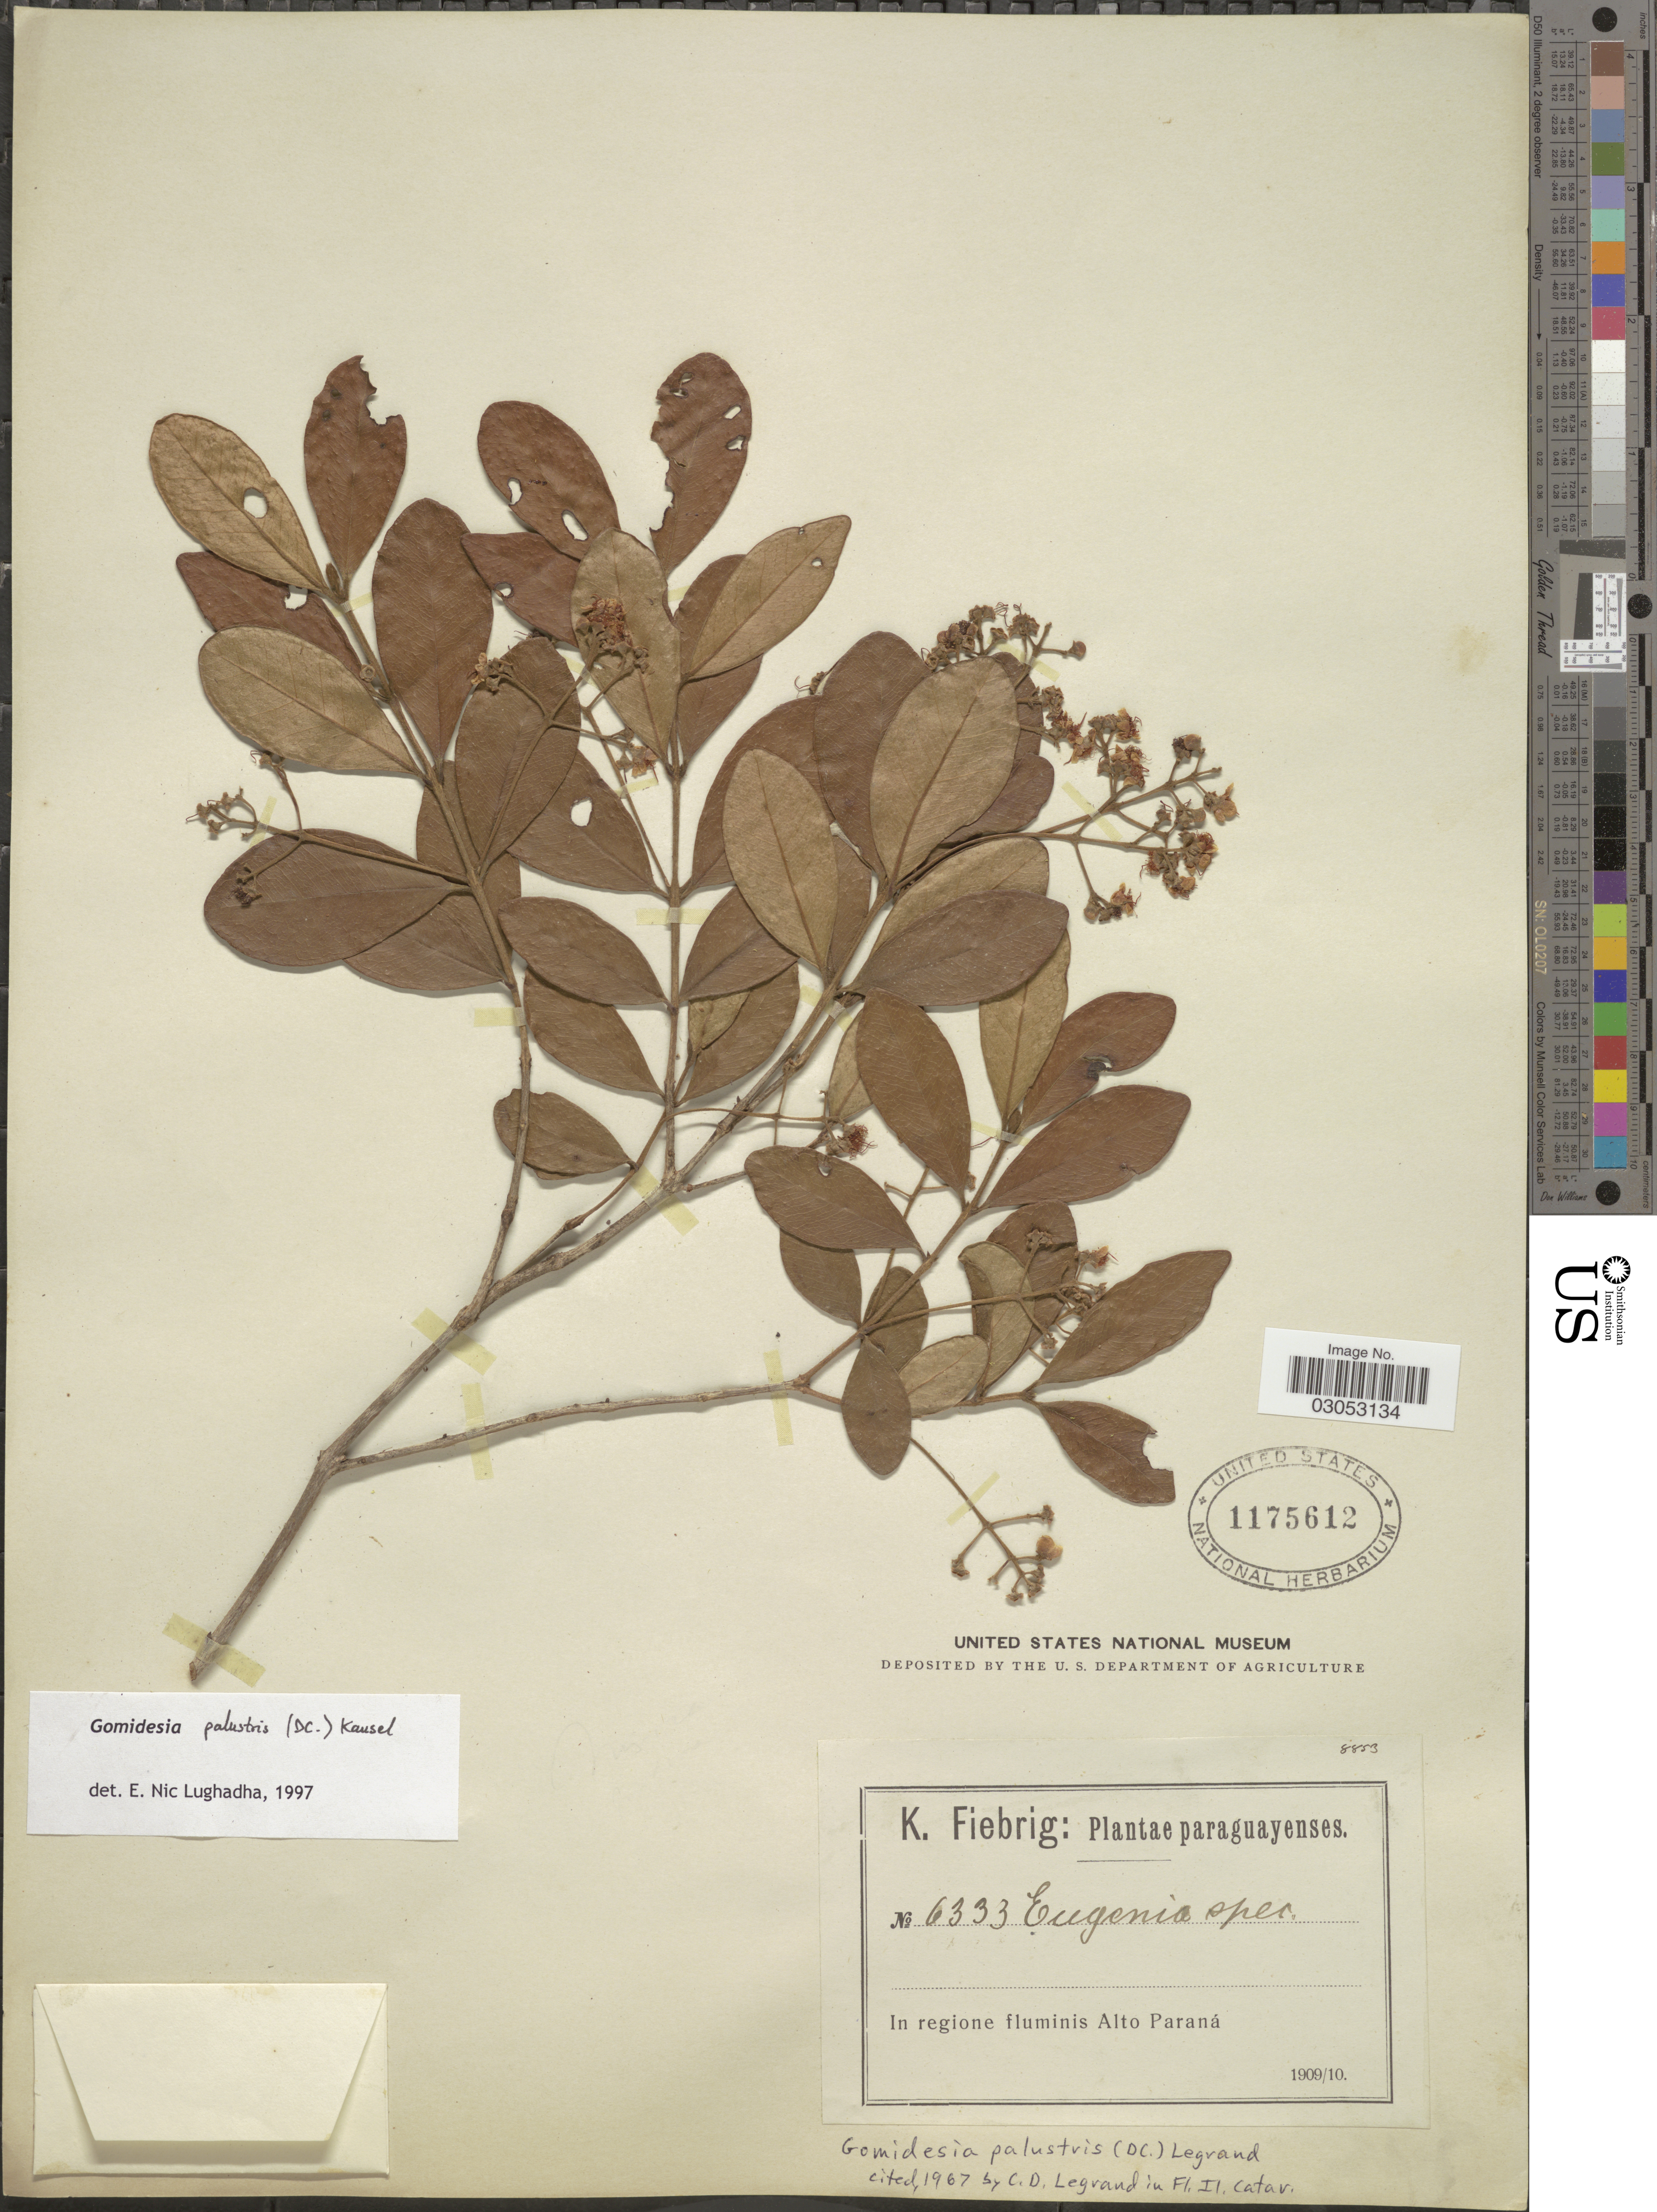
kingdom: Plantae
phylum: Tracheophyta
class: Magnoliopsida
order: Myrtales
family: Myrtaceae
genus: Myrcia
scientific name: Myrcia palustris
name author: DC.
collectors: K. Fiebrig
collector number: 6333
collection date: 1909/1910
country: Paraguay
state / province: Alto Parana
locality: In regione fluminis Alto Paraná.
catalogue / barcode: US 1175612